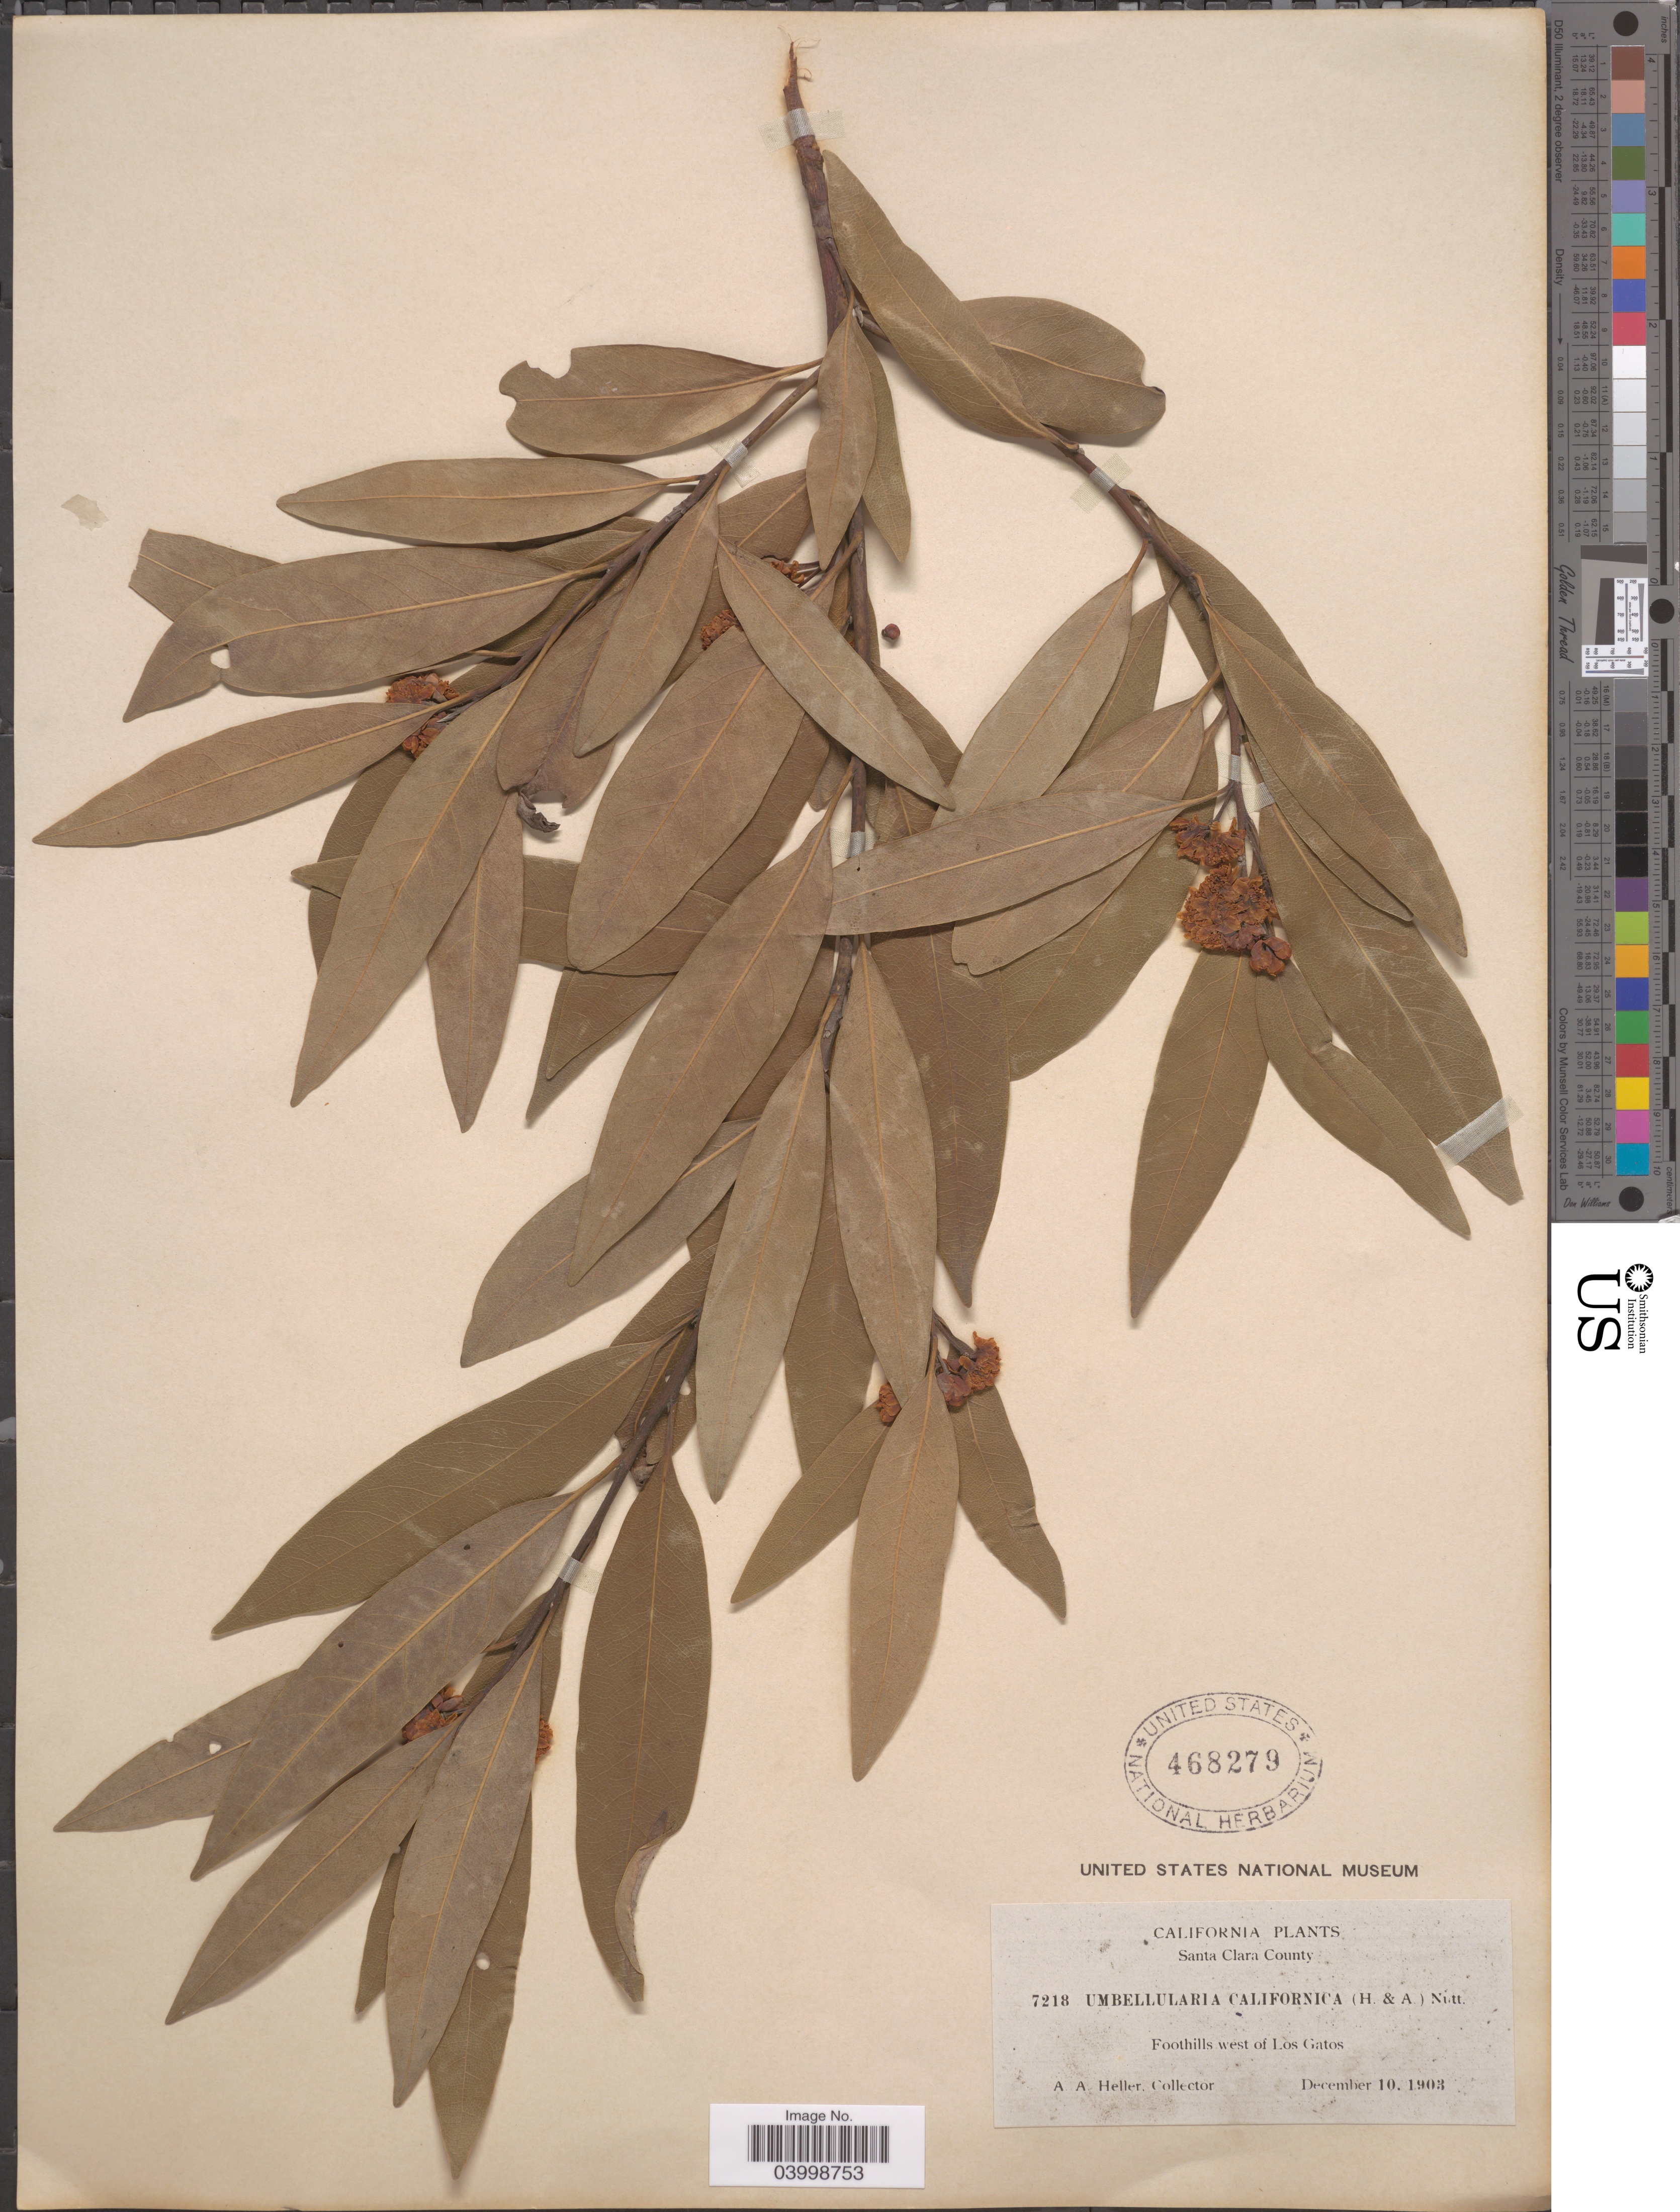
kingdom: Plantae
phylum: Tracheophyta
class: Magnoliopsida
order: Laurales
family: Lauraceae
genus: Umbellularia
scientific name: Umbellularia californica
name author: (Hook. & Arn.) Nutt.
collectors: A. A. Heller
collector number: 7218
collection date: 1903-12-10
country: United States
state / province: California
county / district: Santa Clara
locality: Santa Clara County. Foothills west of Los Gatos.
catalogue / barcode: US 468279